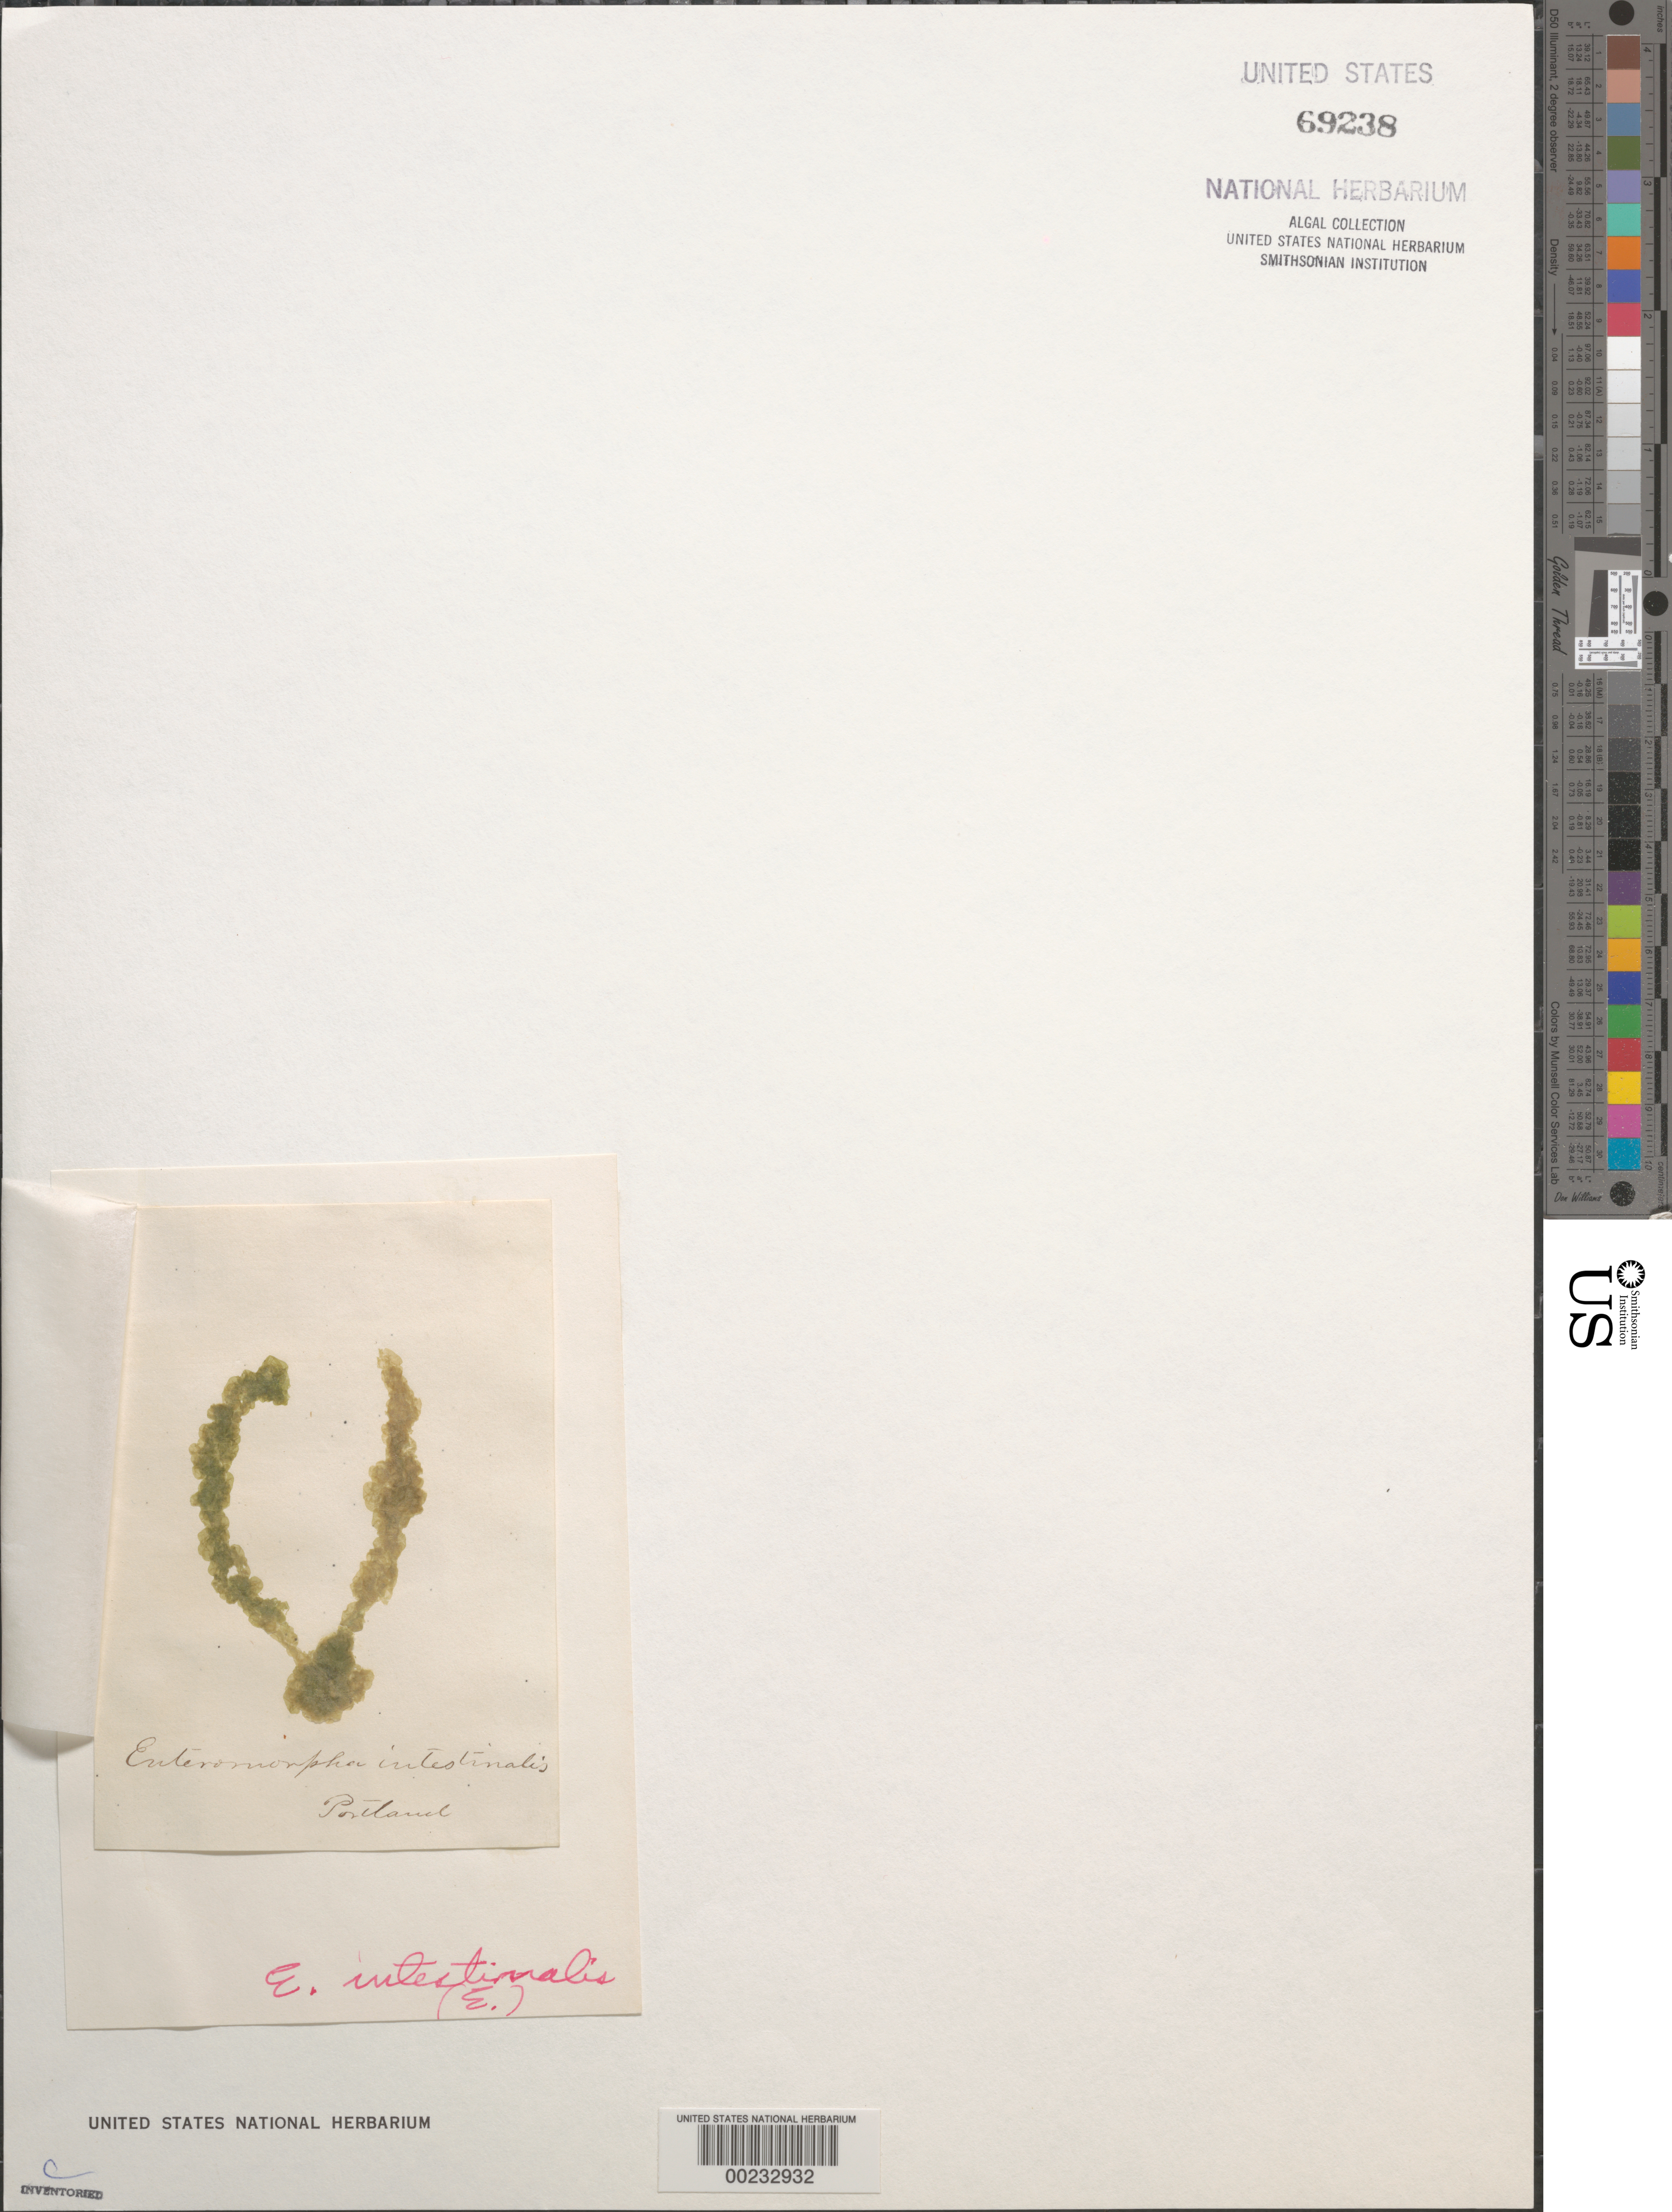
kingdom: Plantae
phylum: Chlorophyta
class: Ulvophyceae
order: Ulvales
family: Ulvaceae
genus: Ulva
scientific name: Ulva intestinalis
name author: L.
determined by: Algae name updating Project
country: United States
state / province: Maine / Oregon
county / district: Cumberland / Multnomah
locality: Portland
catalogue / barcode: US 69238